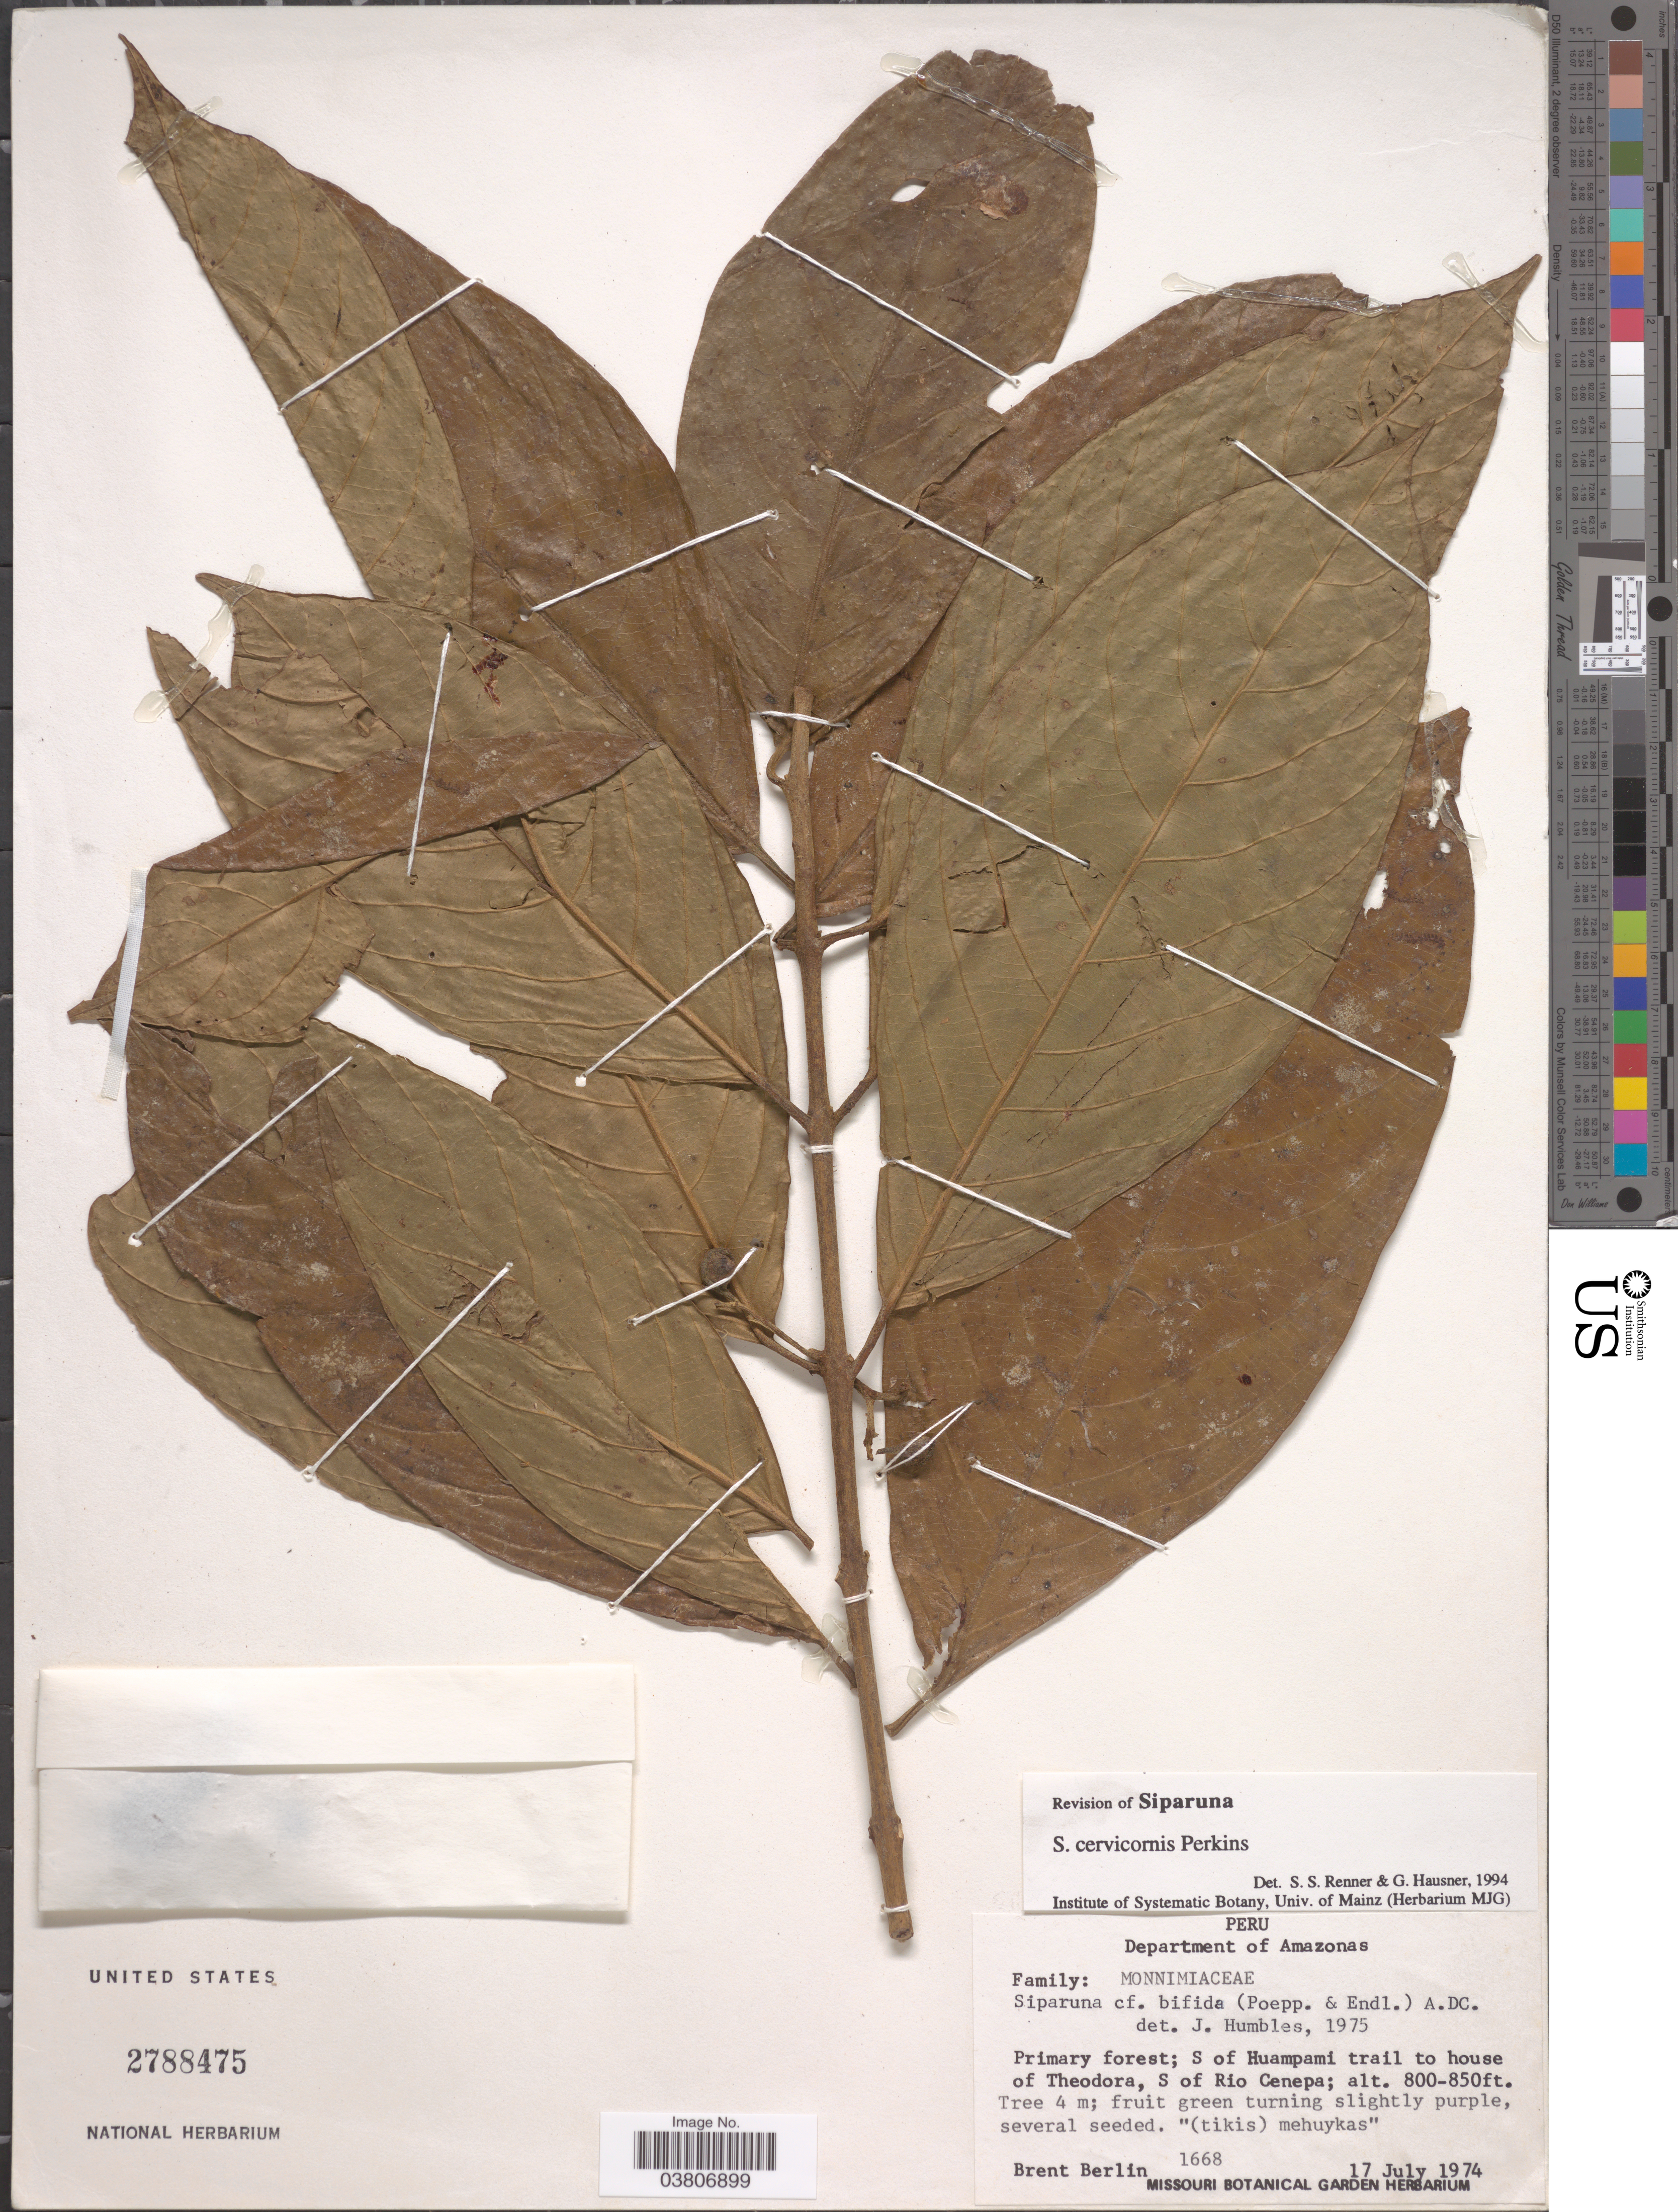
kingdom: Plantae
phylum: Tracheophyta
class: Magnoliopsida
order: Laurales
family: Siparunaceae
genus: Siparuna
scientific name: Siparuna cervicornis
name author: Perkins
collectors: B. Berlin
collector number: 1668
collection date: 1974-07-17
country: Peru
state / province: Amazonas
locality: Department of Amazonas. S of Huampami trail to house of Theodora, S of Rio Cenepa.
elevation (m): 244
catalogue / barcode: US 2788475